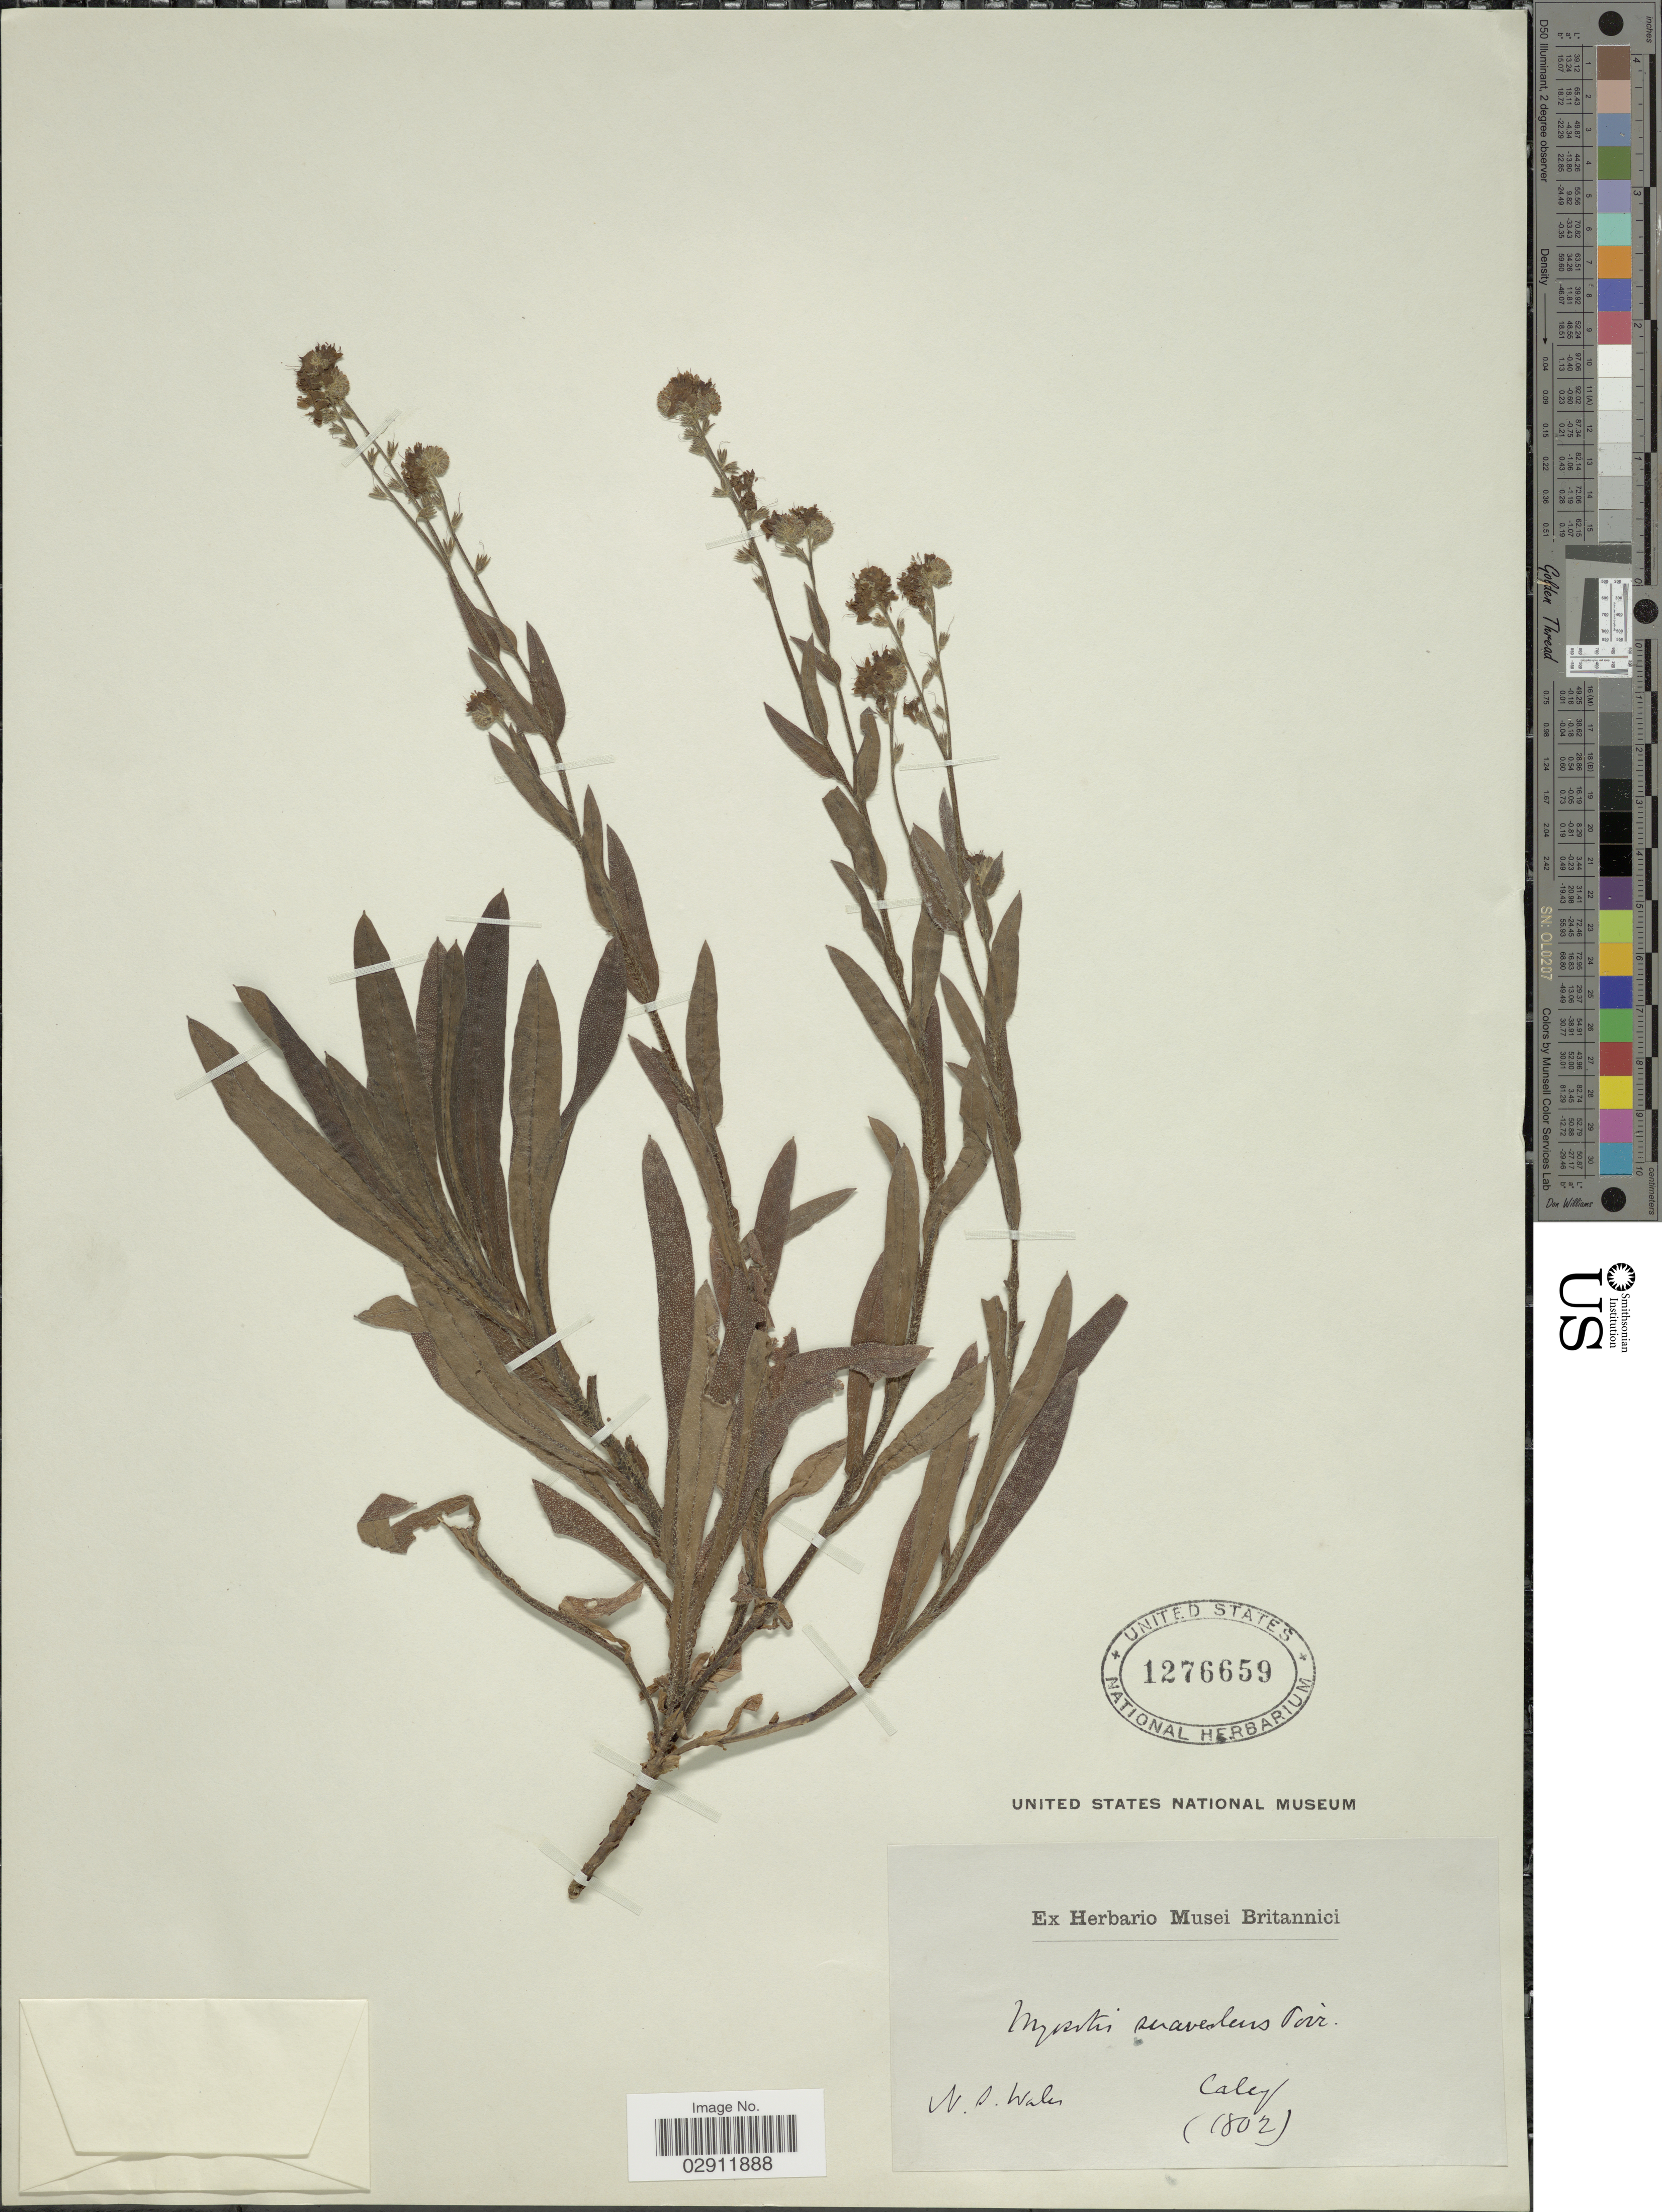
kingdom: Plantae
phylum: Tracheophyta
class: Magnoliopsida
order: Boraginales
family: Boraginaceae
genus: Myosotis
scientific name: Myosotis suaveolens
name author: Auct.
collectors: -. Caley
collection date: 1802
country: Australia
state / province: New South Wales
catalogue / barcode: US 1276659